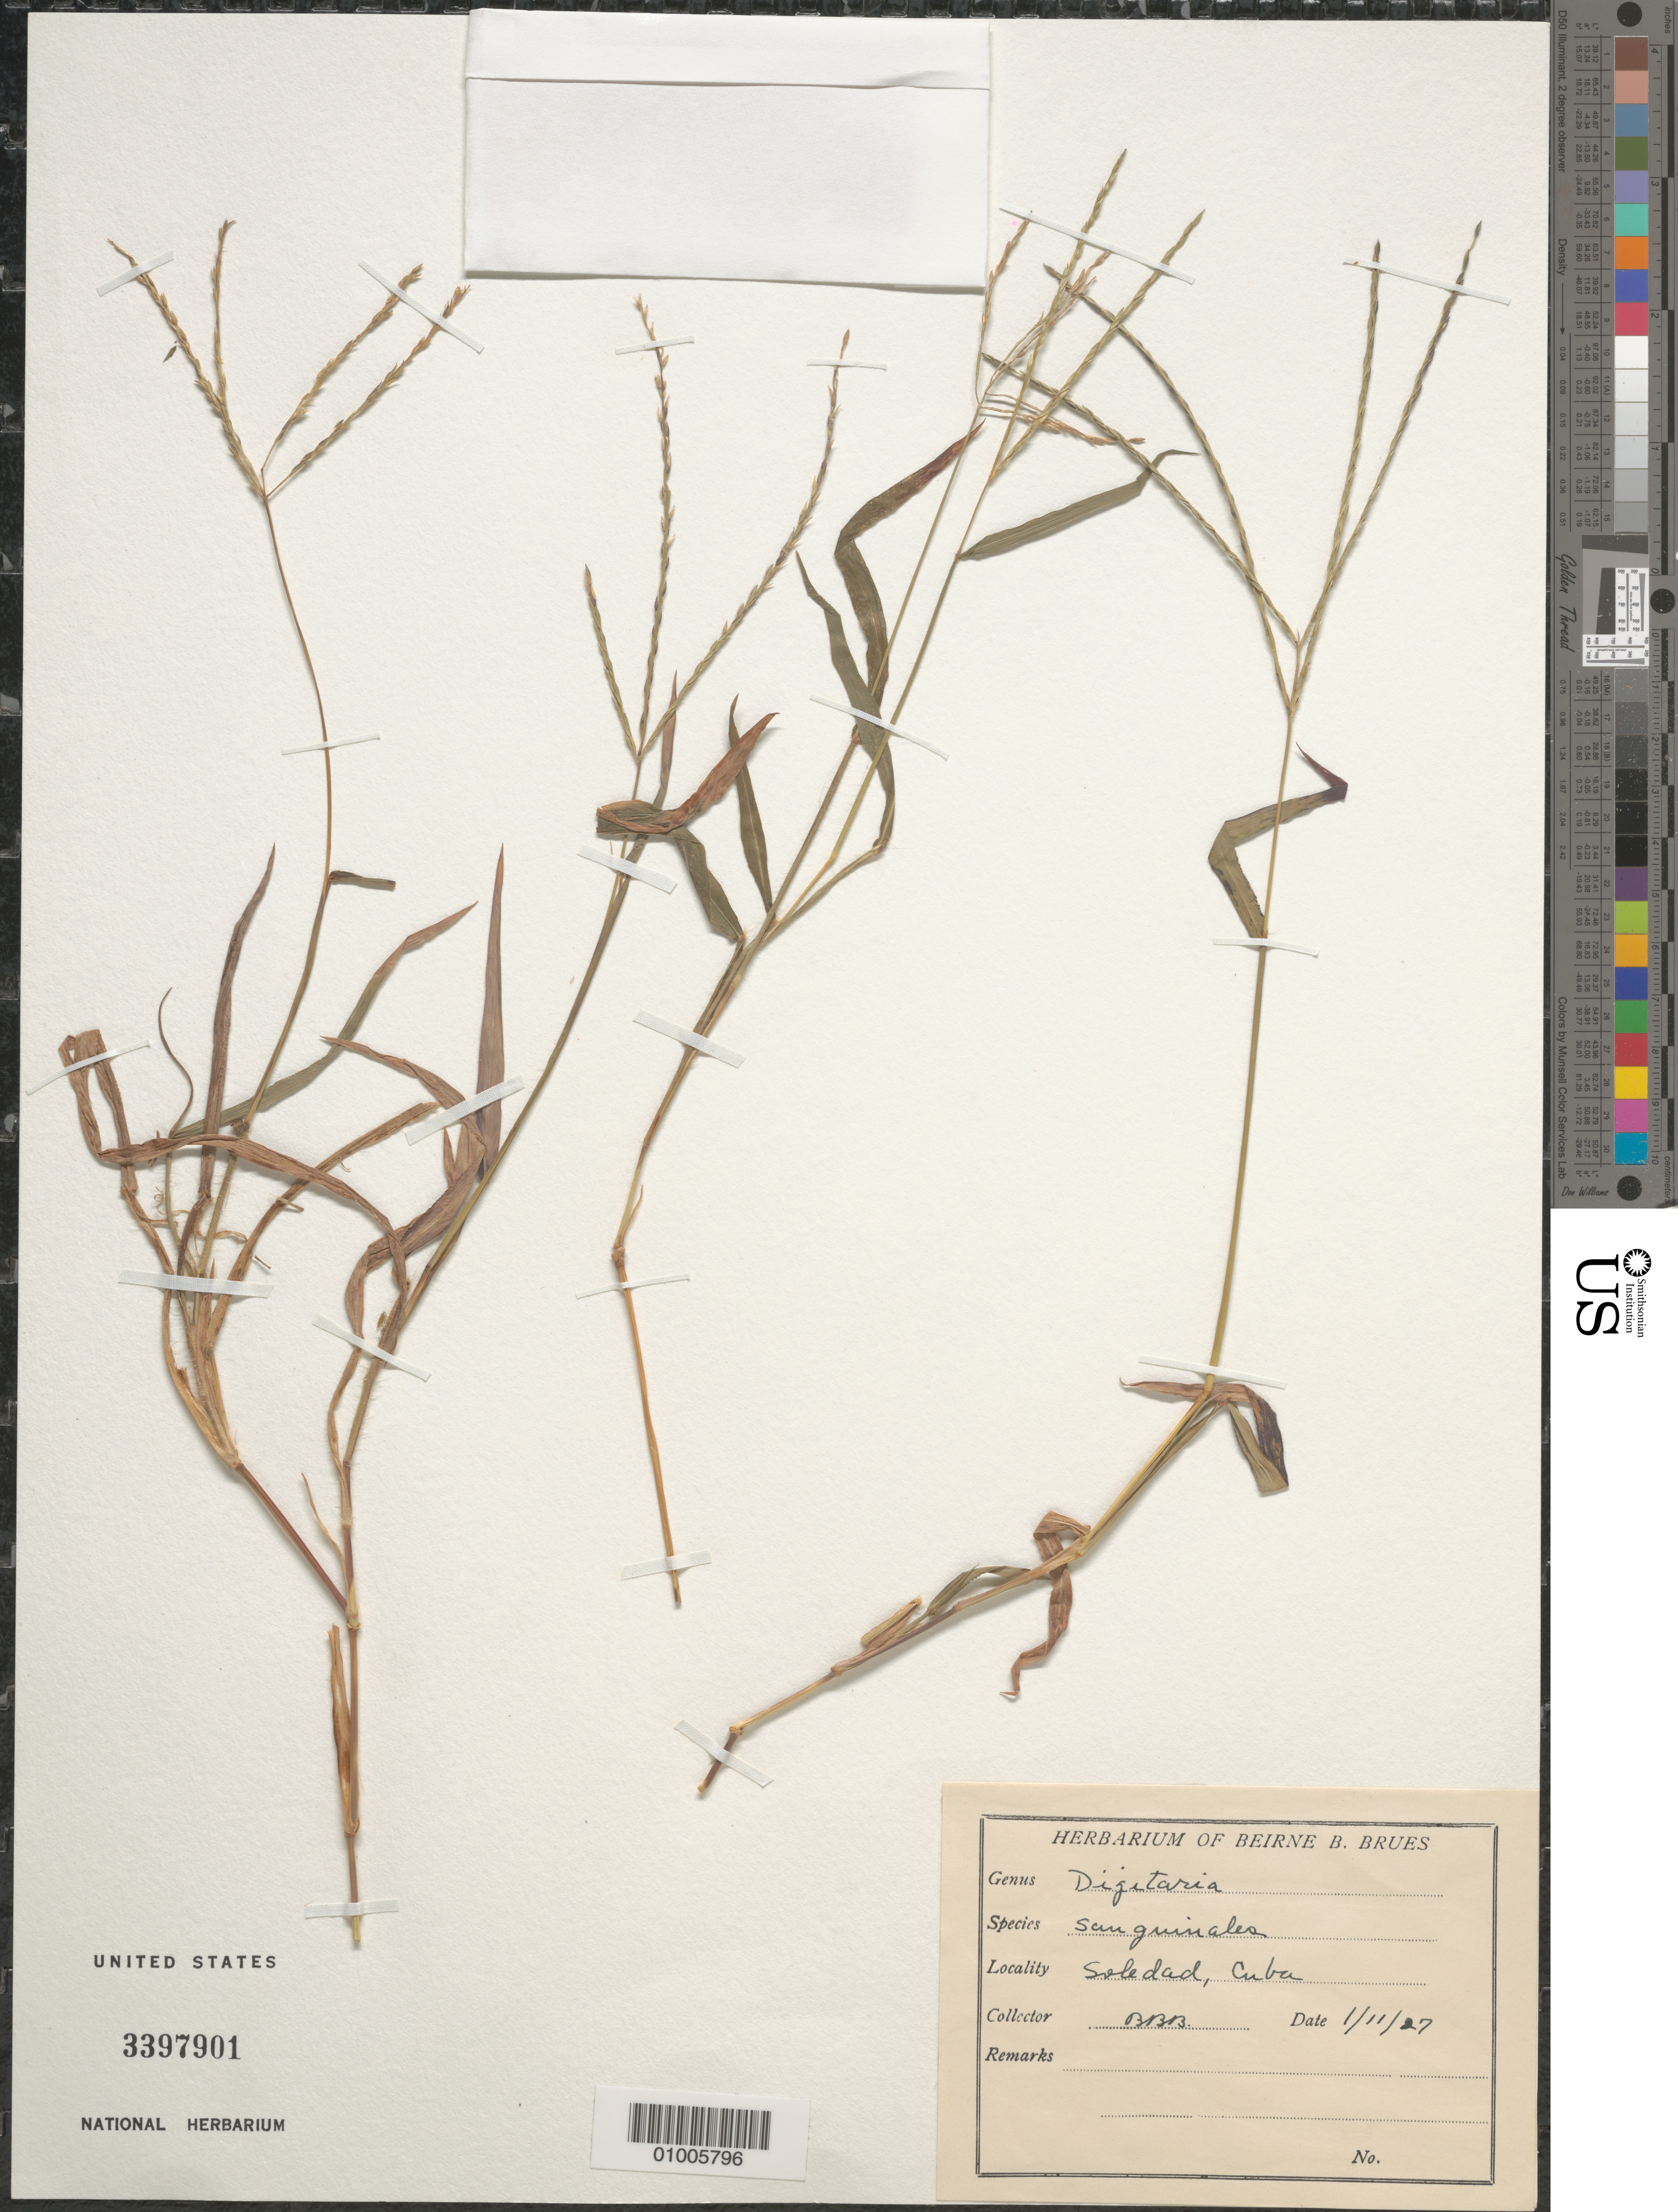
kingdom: Plantae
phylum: Tracheophyta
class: Liliopsida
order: Poales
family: Poaceae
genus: Digitaria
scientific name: Digitaria sanguinalis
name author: (L.) Scop.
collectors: B. Brues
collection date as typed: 01 Nov 1927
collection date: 1927-11-01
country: Cuba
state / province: Cienfuegos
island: Cuba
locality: Soledad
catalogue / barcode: US 3397901